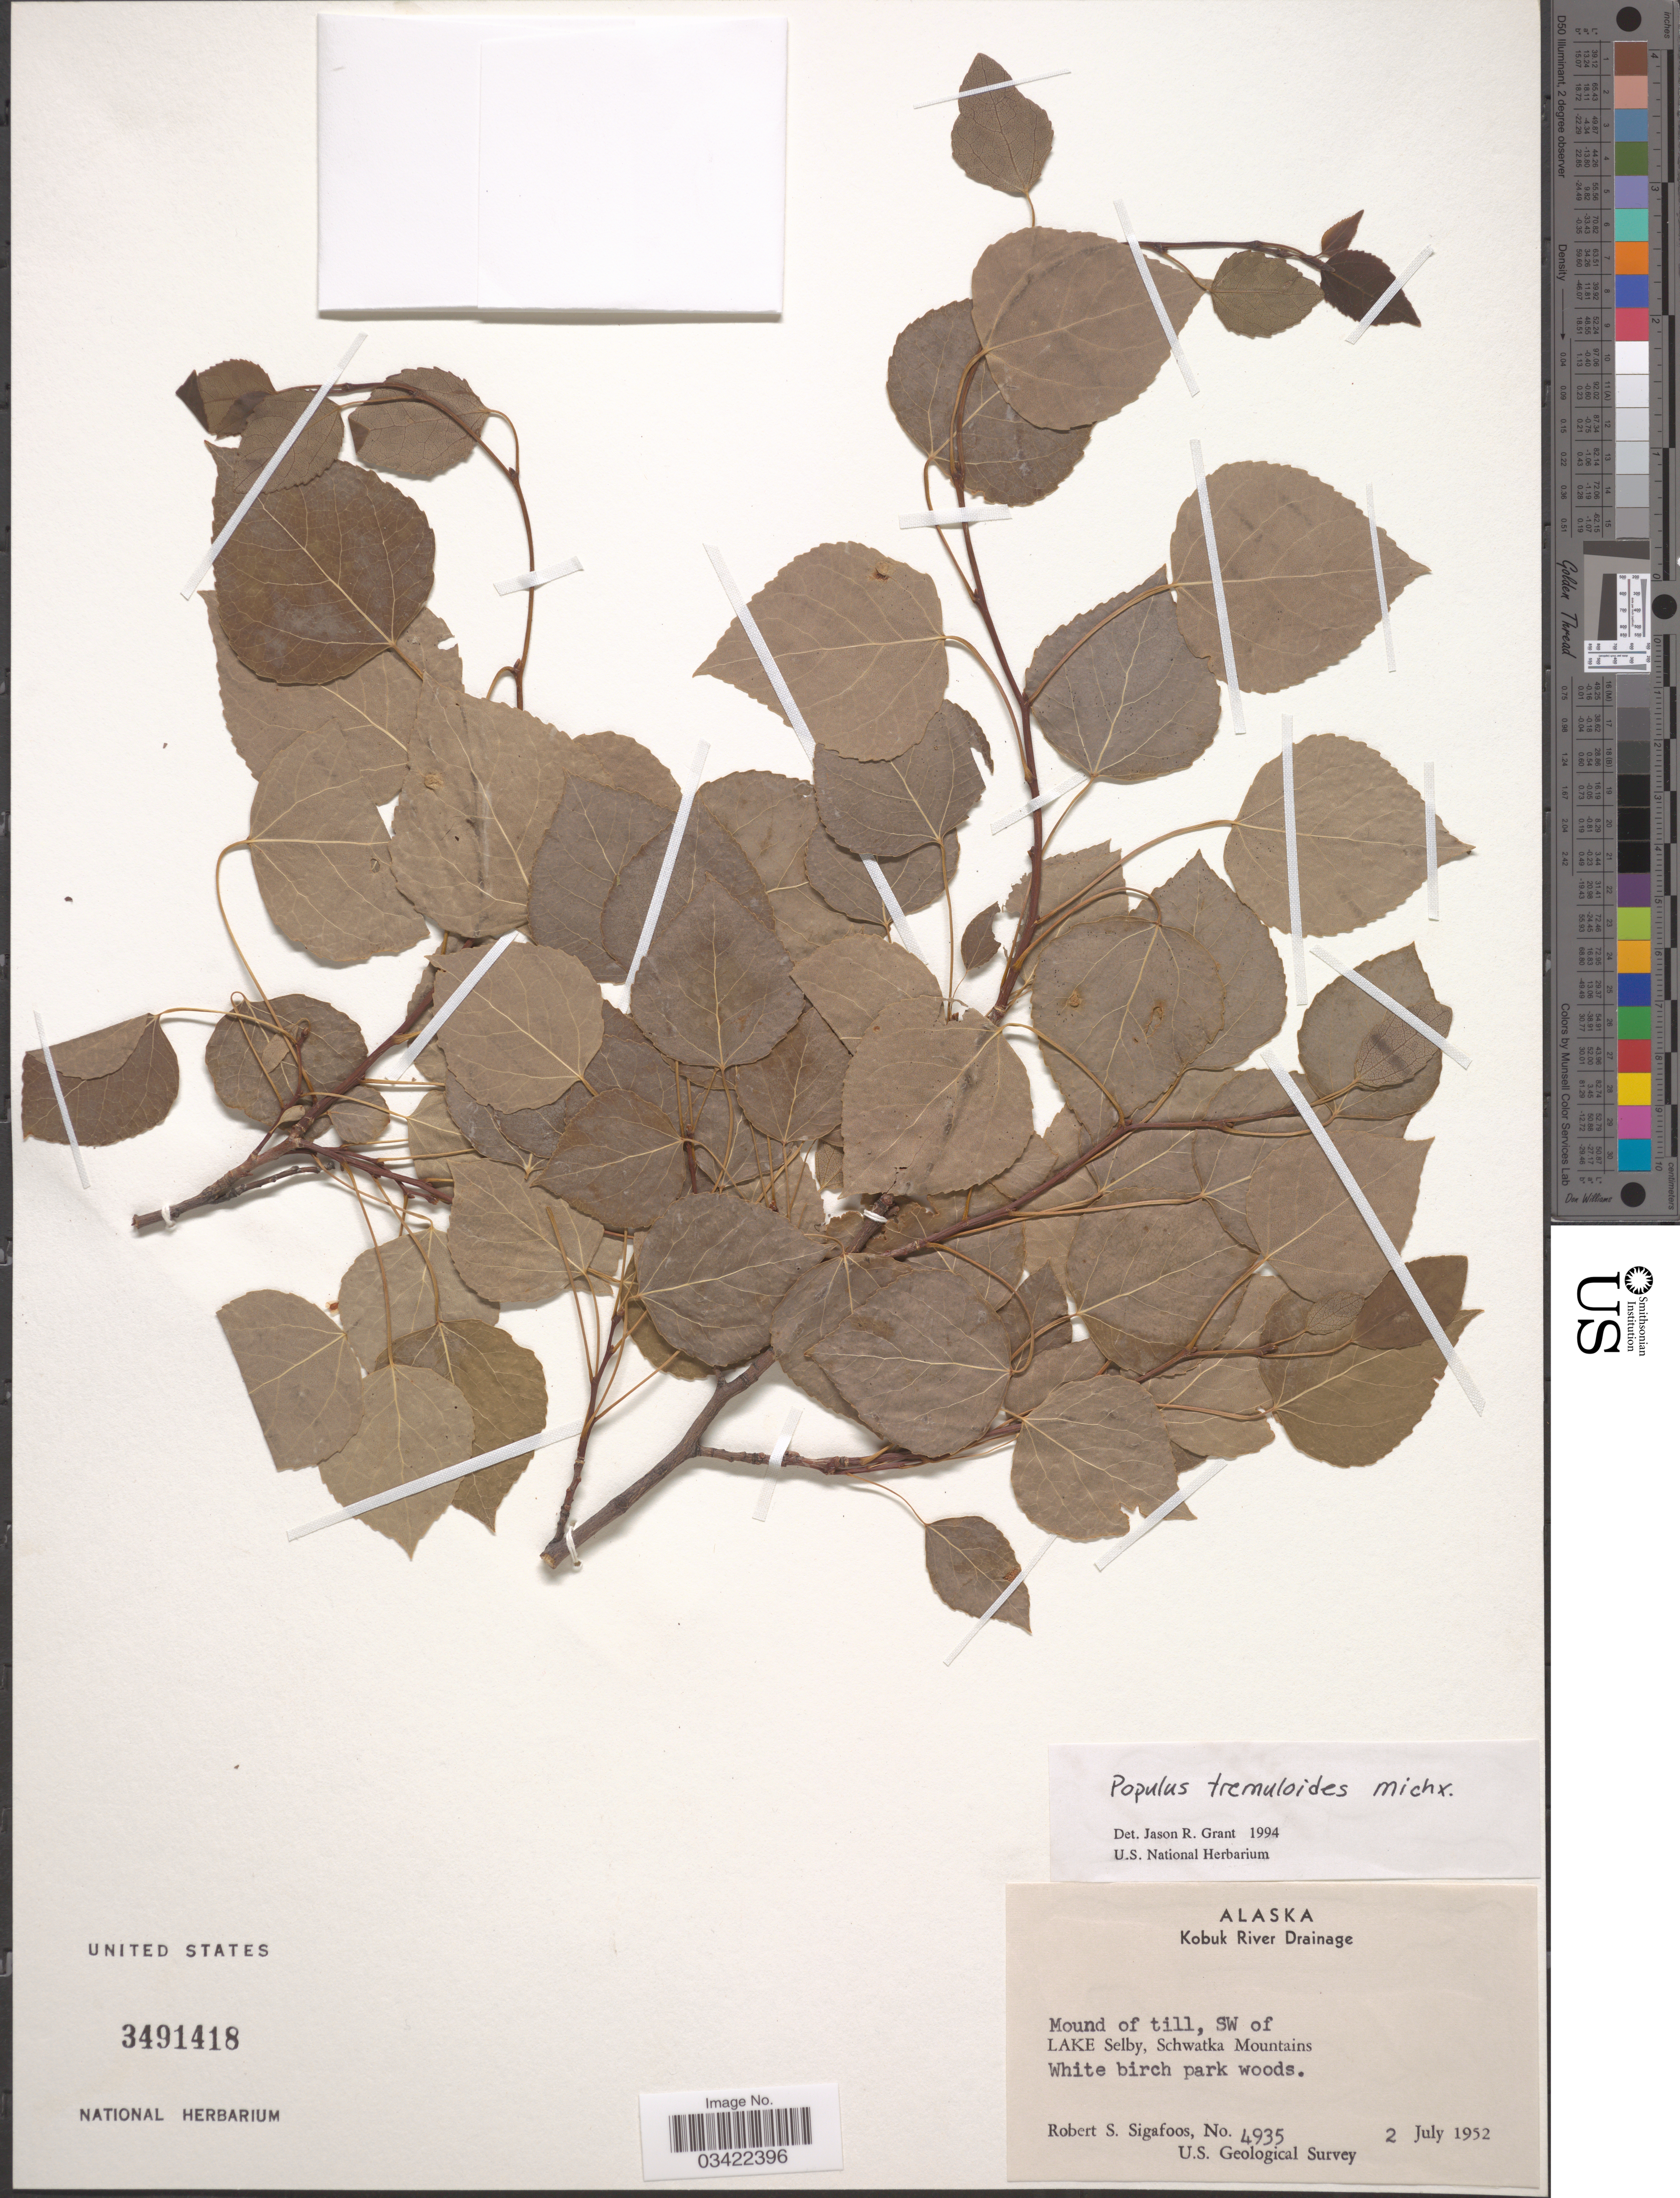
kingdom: Plantae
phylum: Tracheophyta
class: Magnoliopsida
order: Malpighiales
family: Salicaceae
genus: Populus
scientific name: Populus tremuloides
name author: Michx.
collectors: R. Sigafoos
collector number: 4935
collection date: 1952-07-02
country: United States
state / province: Alaska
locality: Kobuk River Drainage. Mound of till, SW of Lake Selby, Schwatka Mountains.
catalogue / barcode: US 3491418